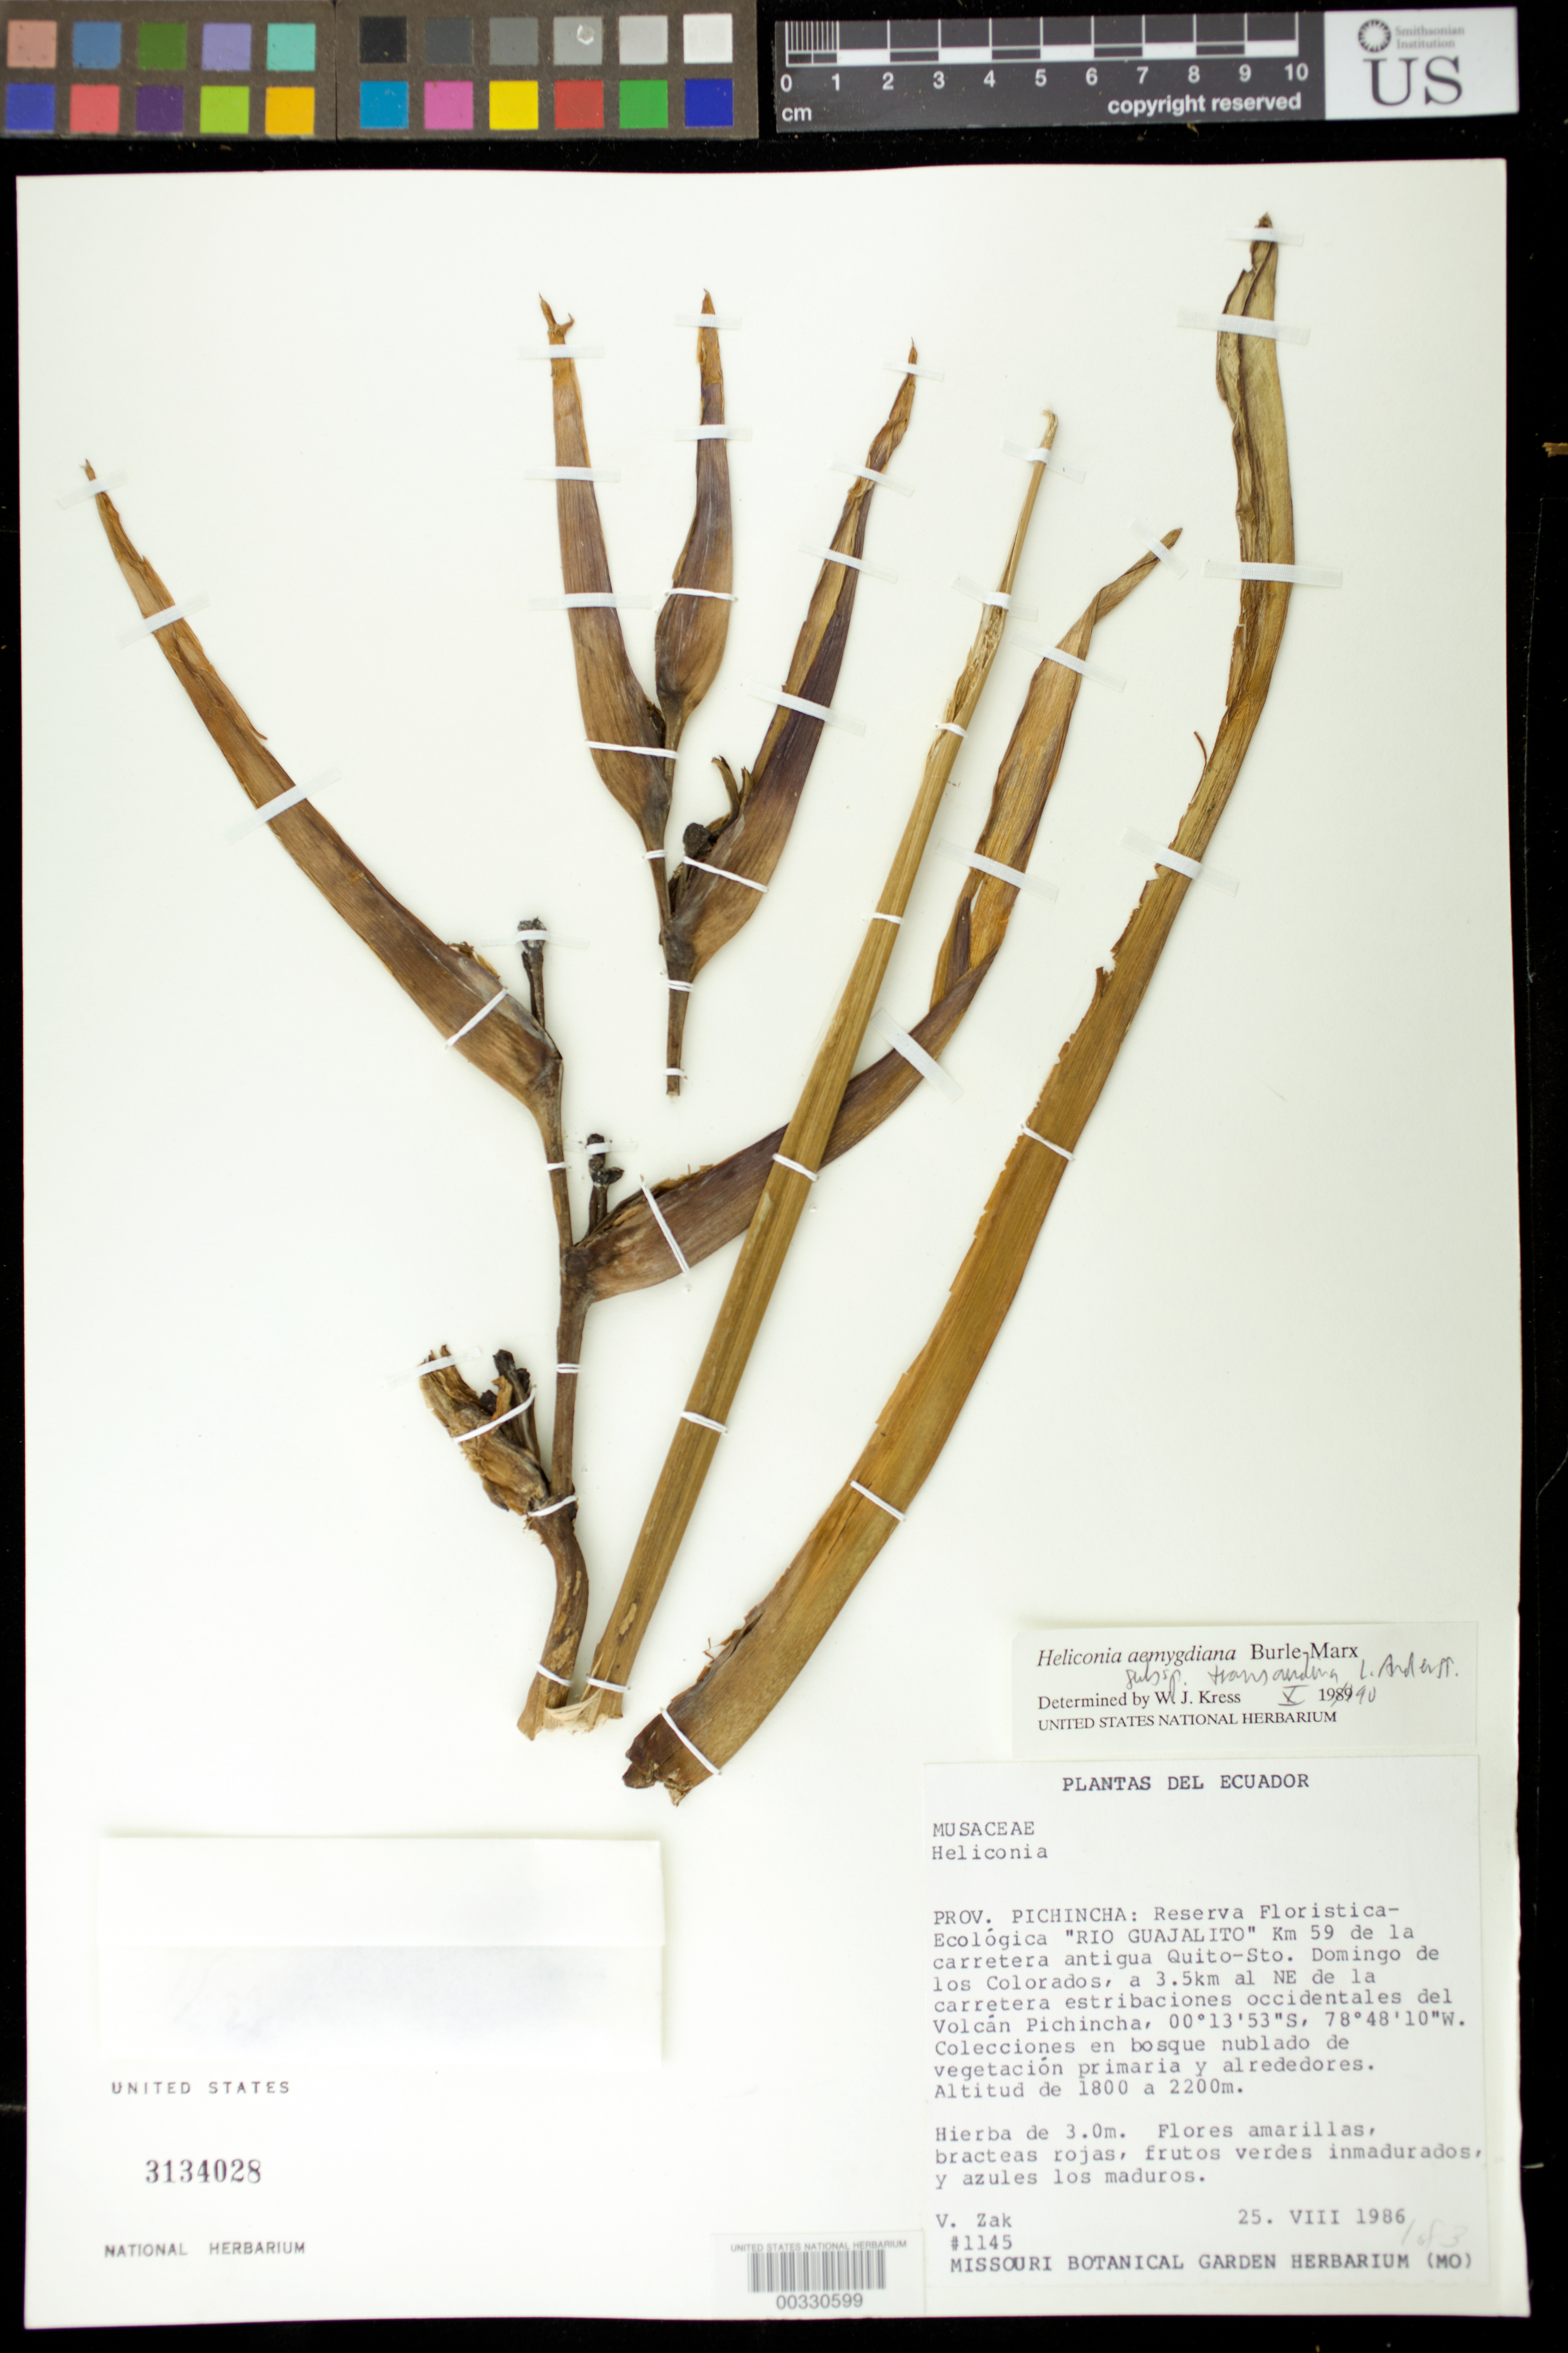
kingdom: Plantae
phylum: Tracheophyta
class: Liliopsida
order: Zingiberales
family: Heliconiaceae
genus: Heliconia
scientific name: Heliconia aemygdiana subsp. transandina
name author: L. Andersson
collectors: V. Zak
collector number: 1145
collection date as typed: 25 Aug 1986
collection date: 1986-08-25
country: Ecuador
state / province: Pichincha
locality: Reserva floristica-ecologica "Rio guajalito" km 59 of old quito-sto. domingo de los Colorados highway, ...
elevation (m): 1800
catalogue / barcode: US 3134028